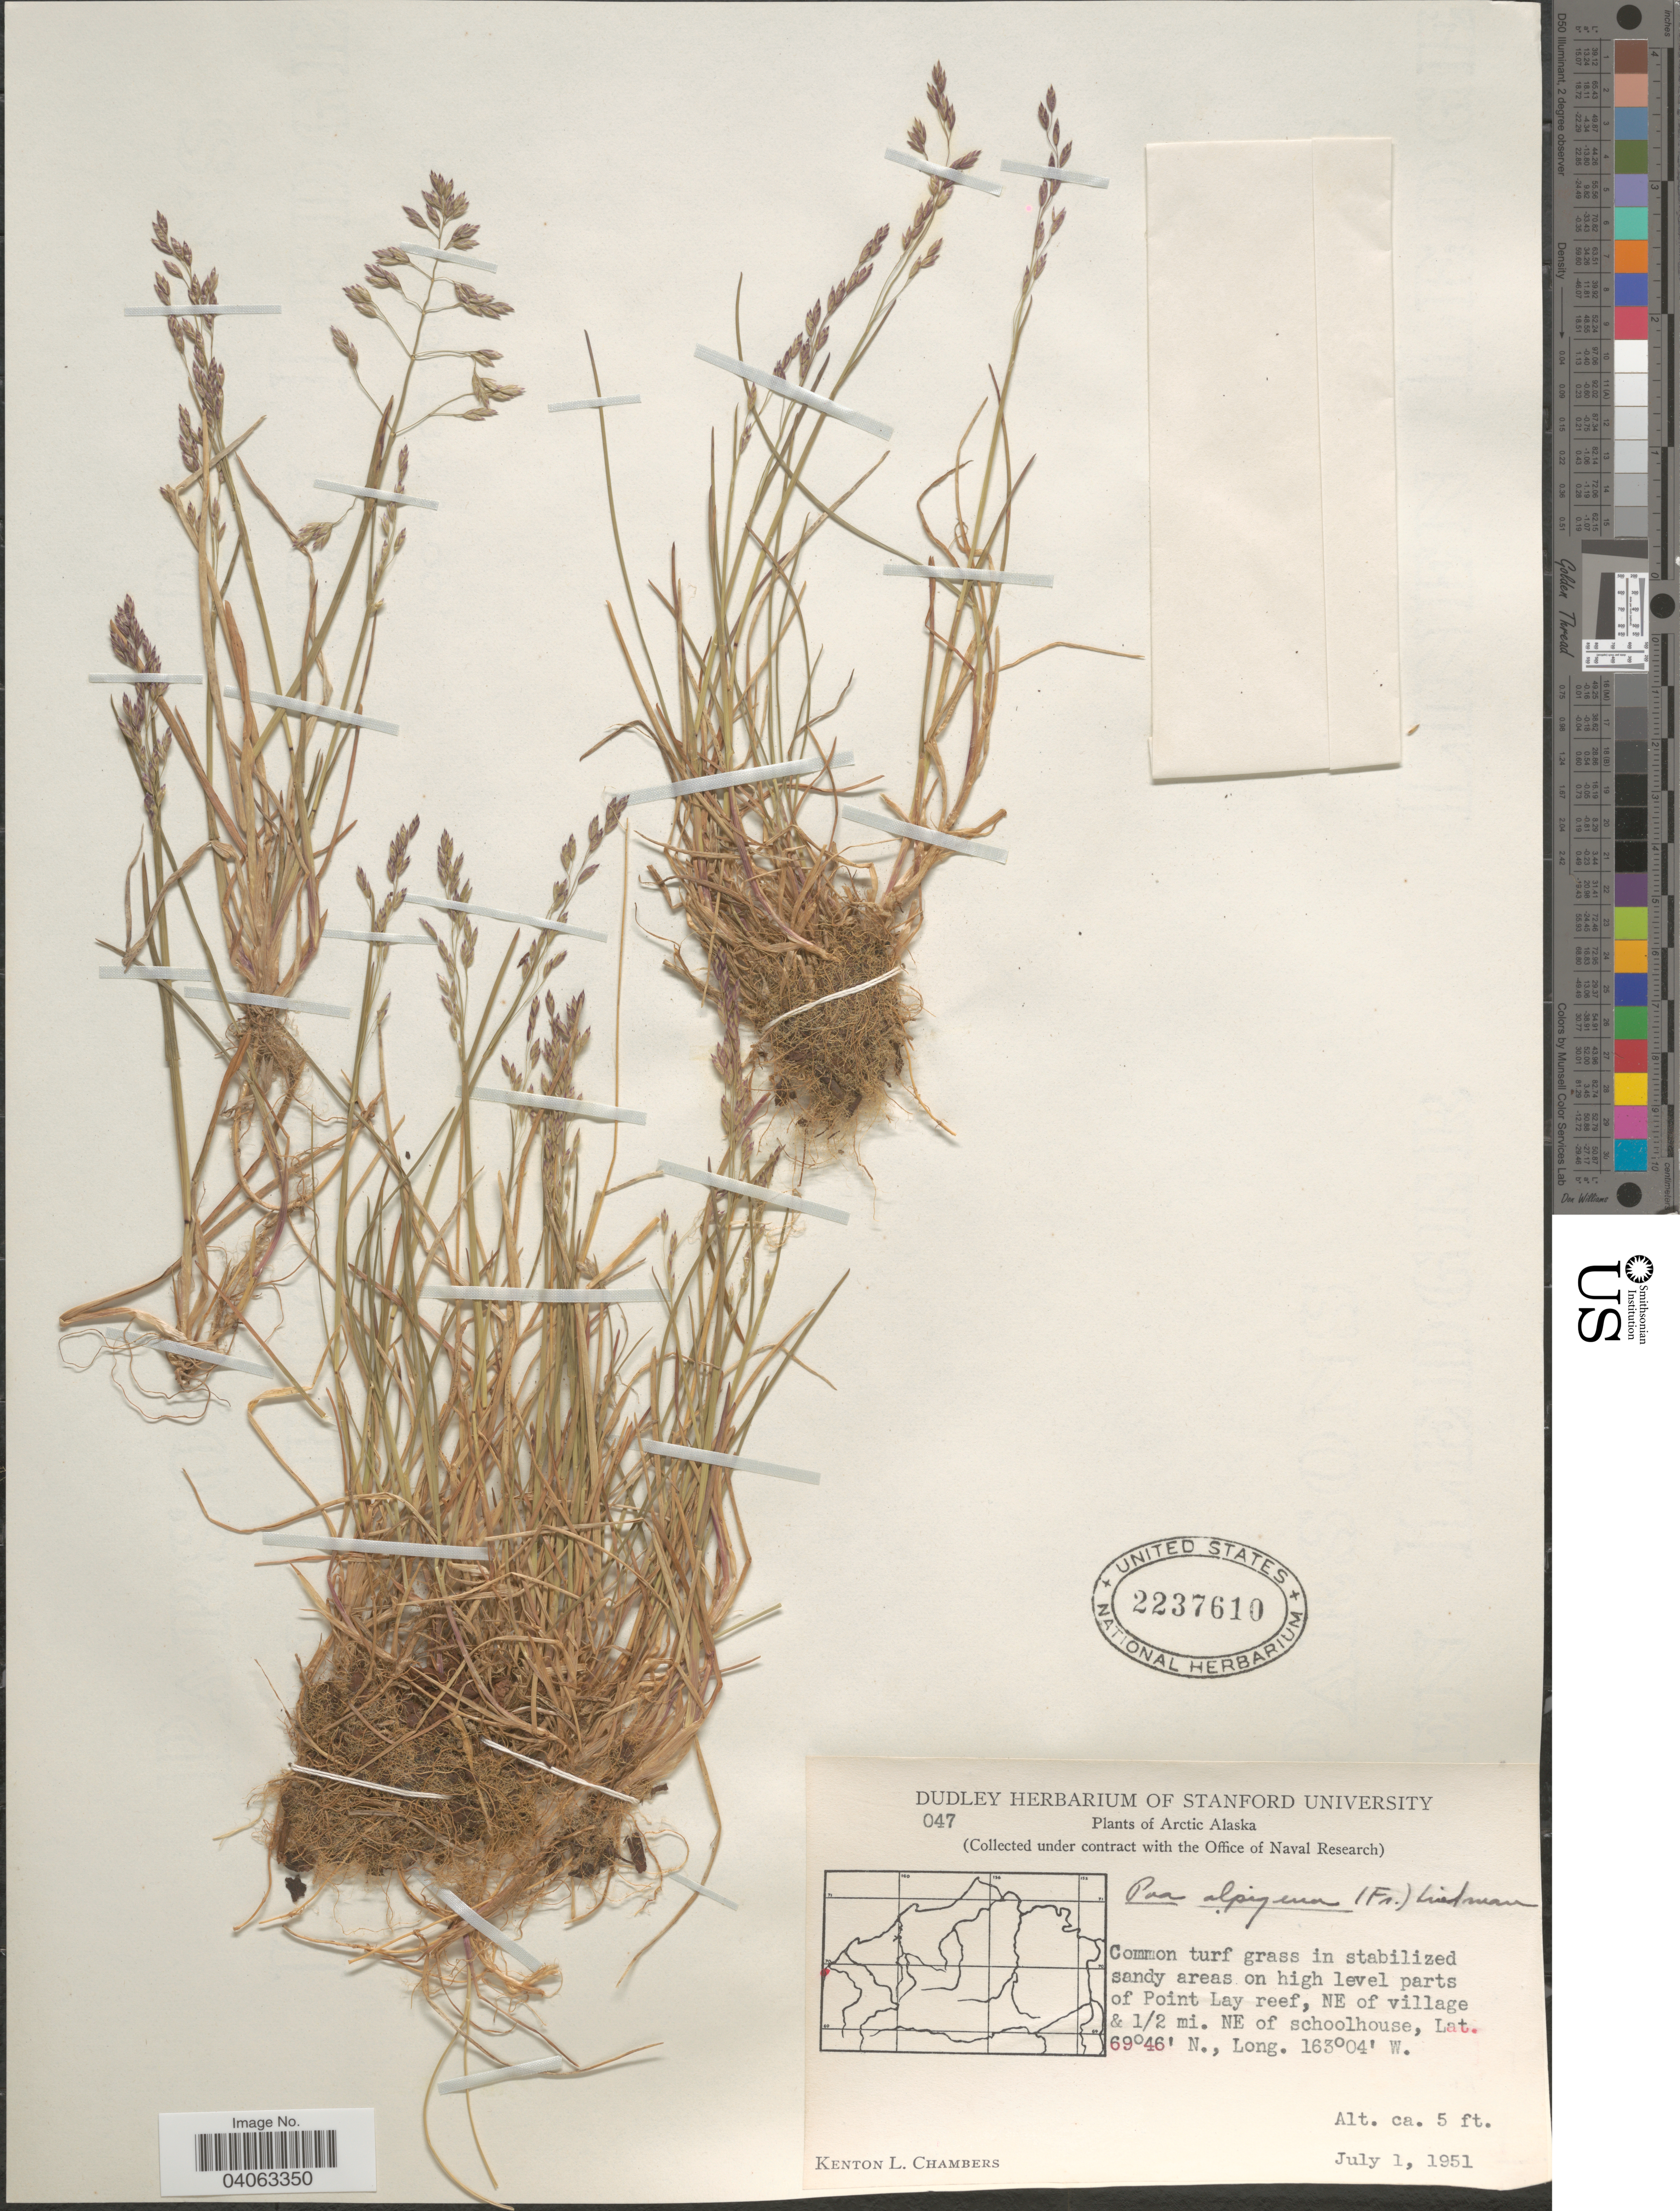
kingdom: Plantae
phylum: Tracheophyta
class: Liliopsida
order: Poales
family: Poaceae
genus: Poa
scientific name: Poa pratensis subsp. alpigena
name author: (Lindm.) Hiitonen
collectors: K. L. Chambers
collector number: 047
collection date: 1951-07-01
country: United States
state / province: Alaska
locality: Arctic Alaska. On high level parts of Point Lay reef, NE of village & ½ mi. NE of schoolhouse.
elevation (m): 2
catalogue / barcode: US 2237610